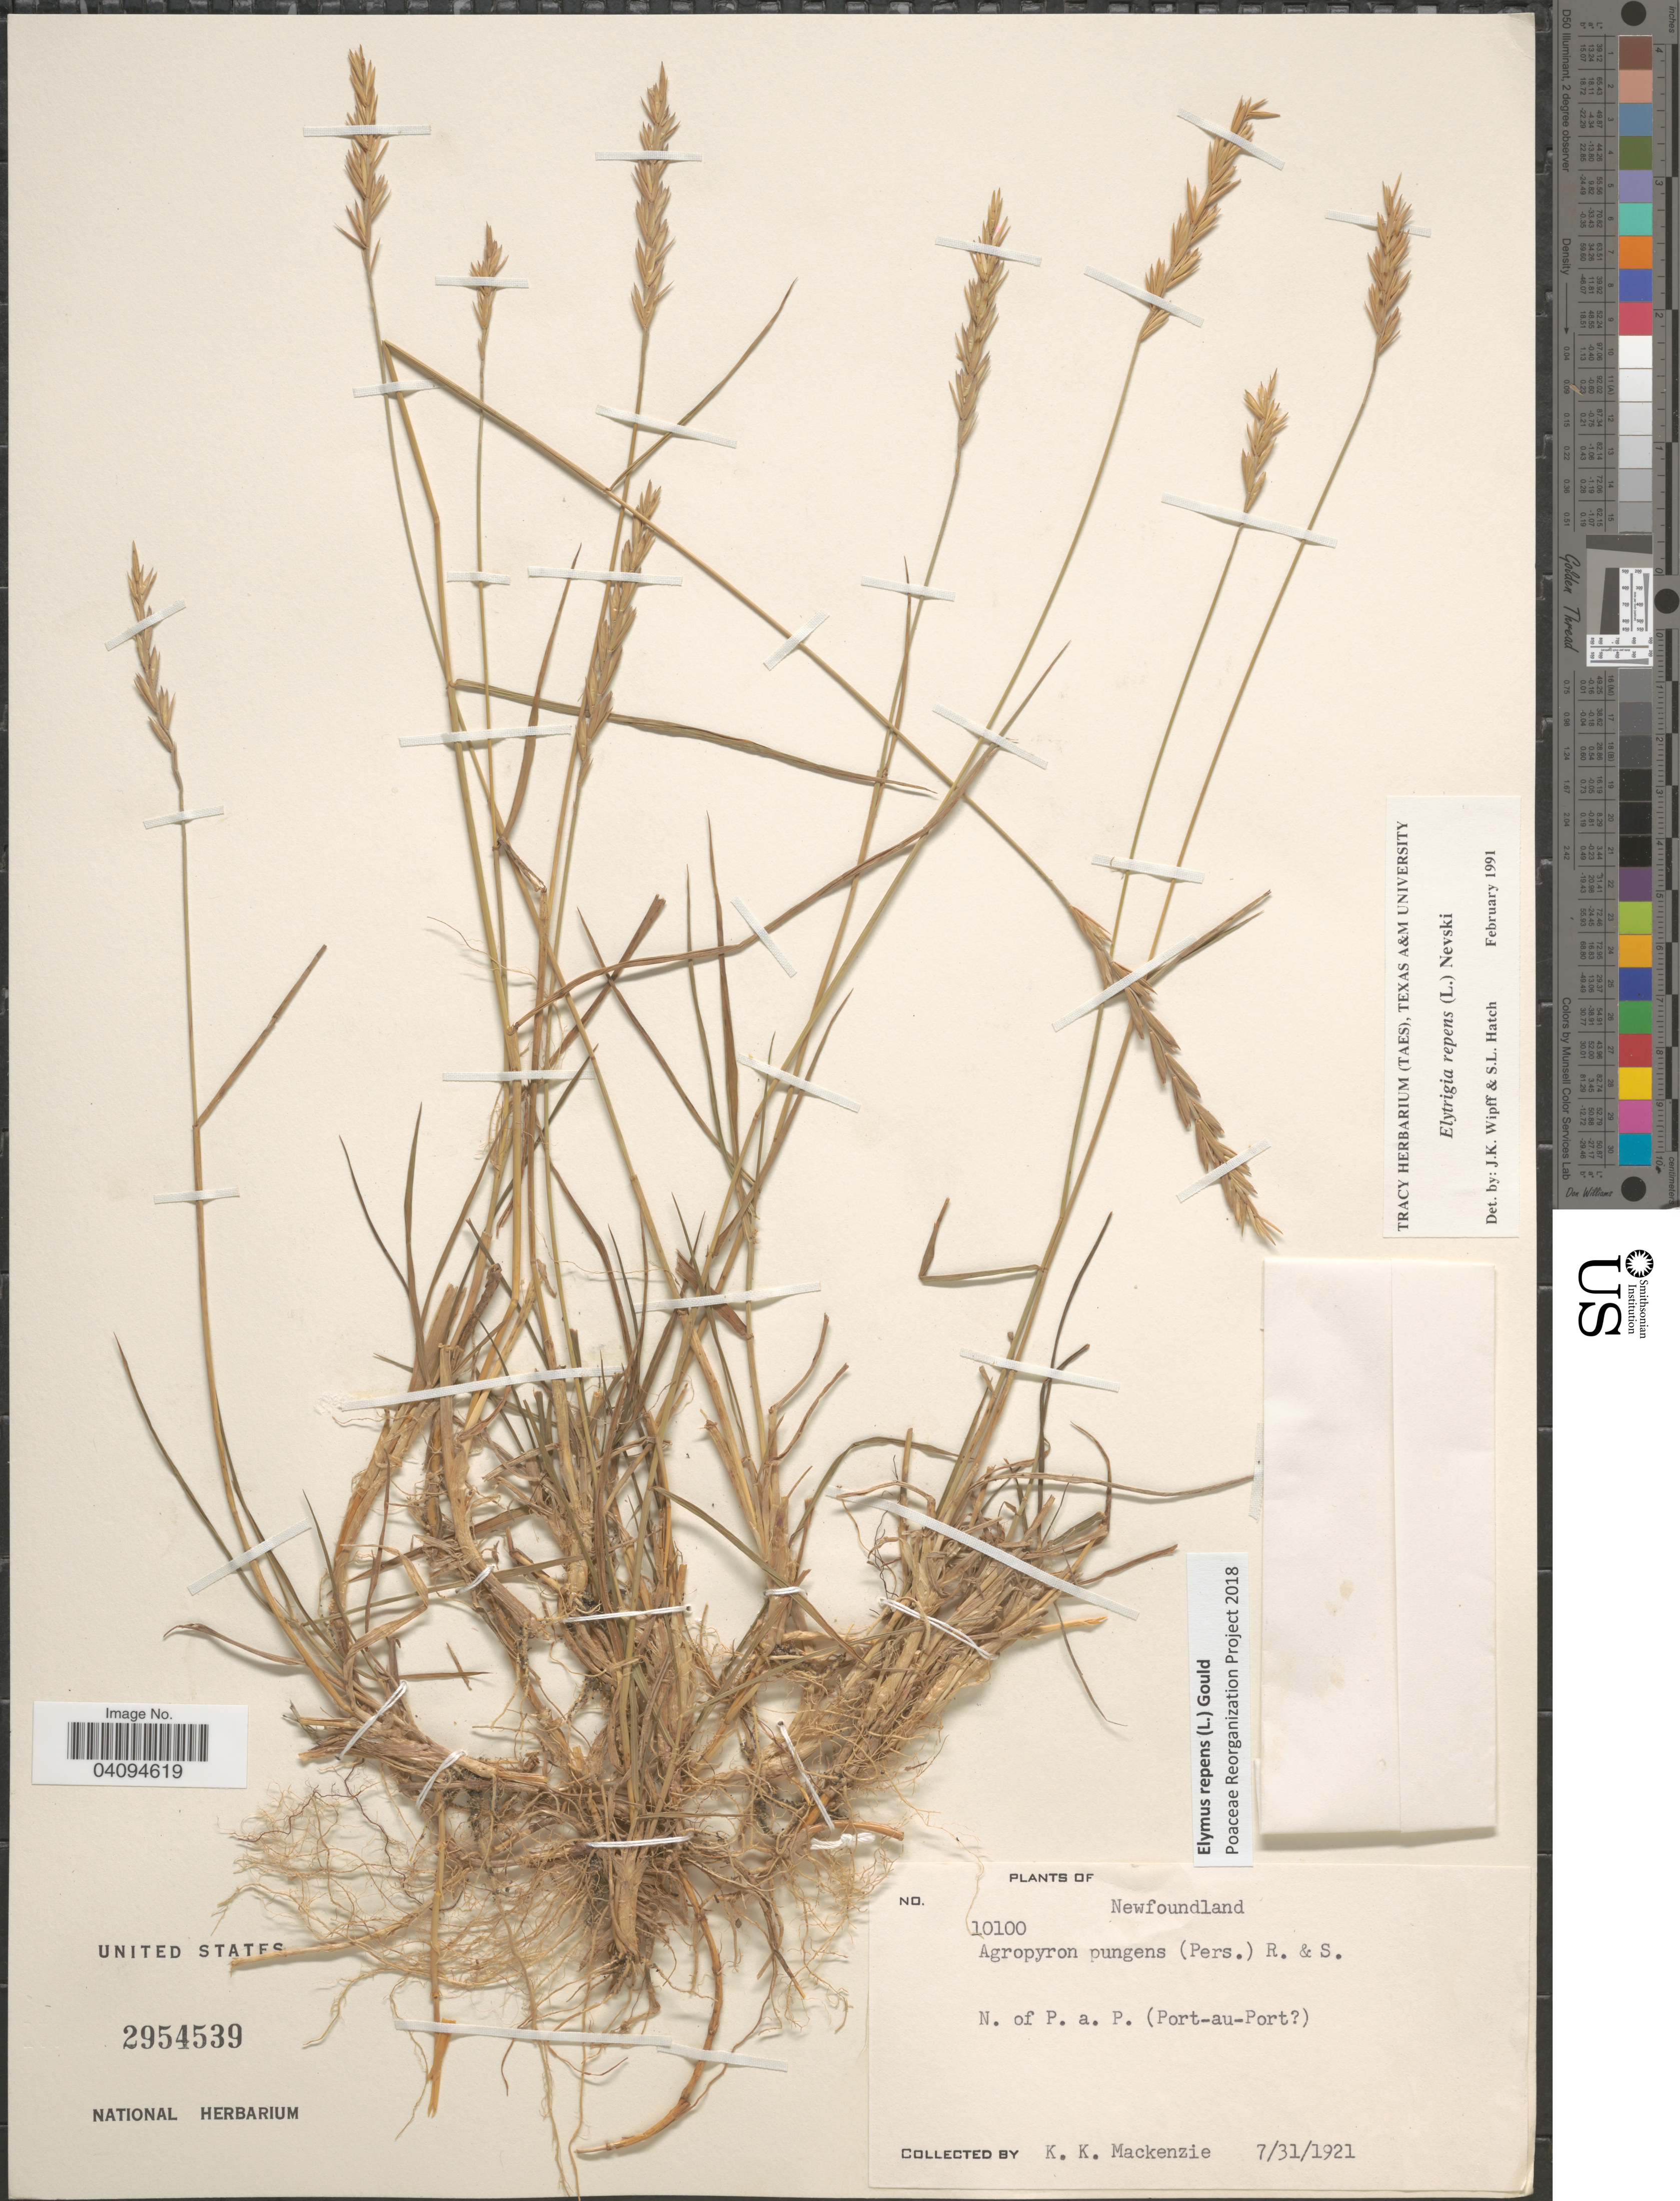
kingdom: Plantae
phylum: Tracheophyta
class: Liliopsida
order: Poales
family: Poaceae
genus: Elymus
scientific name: Elymus repens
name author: (L.) Gould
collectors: K. K. Mackenzie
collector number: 10100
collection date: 1921-07-31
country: Canada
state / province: Newfoundland and Labrador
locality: N. of P. a. P. (Port-au-Port [unsure placement]).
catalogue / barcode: US 2954539